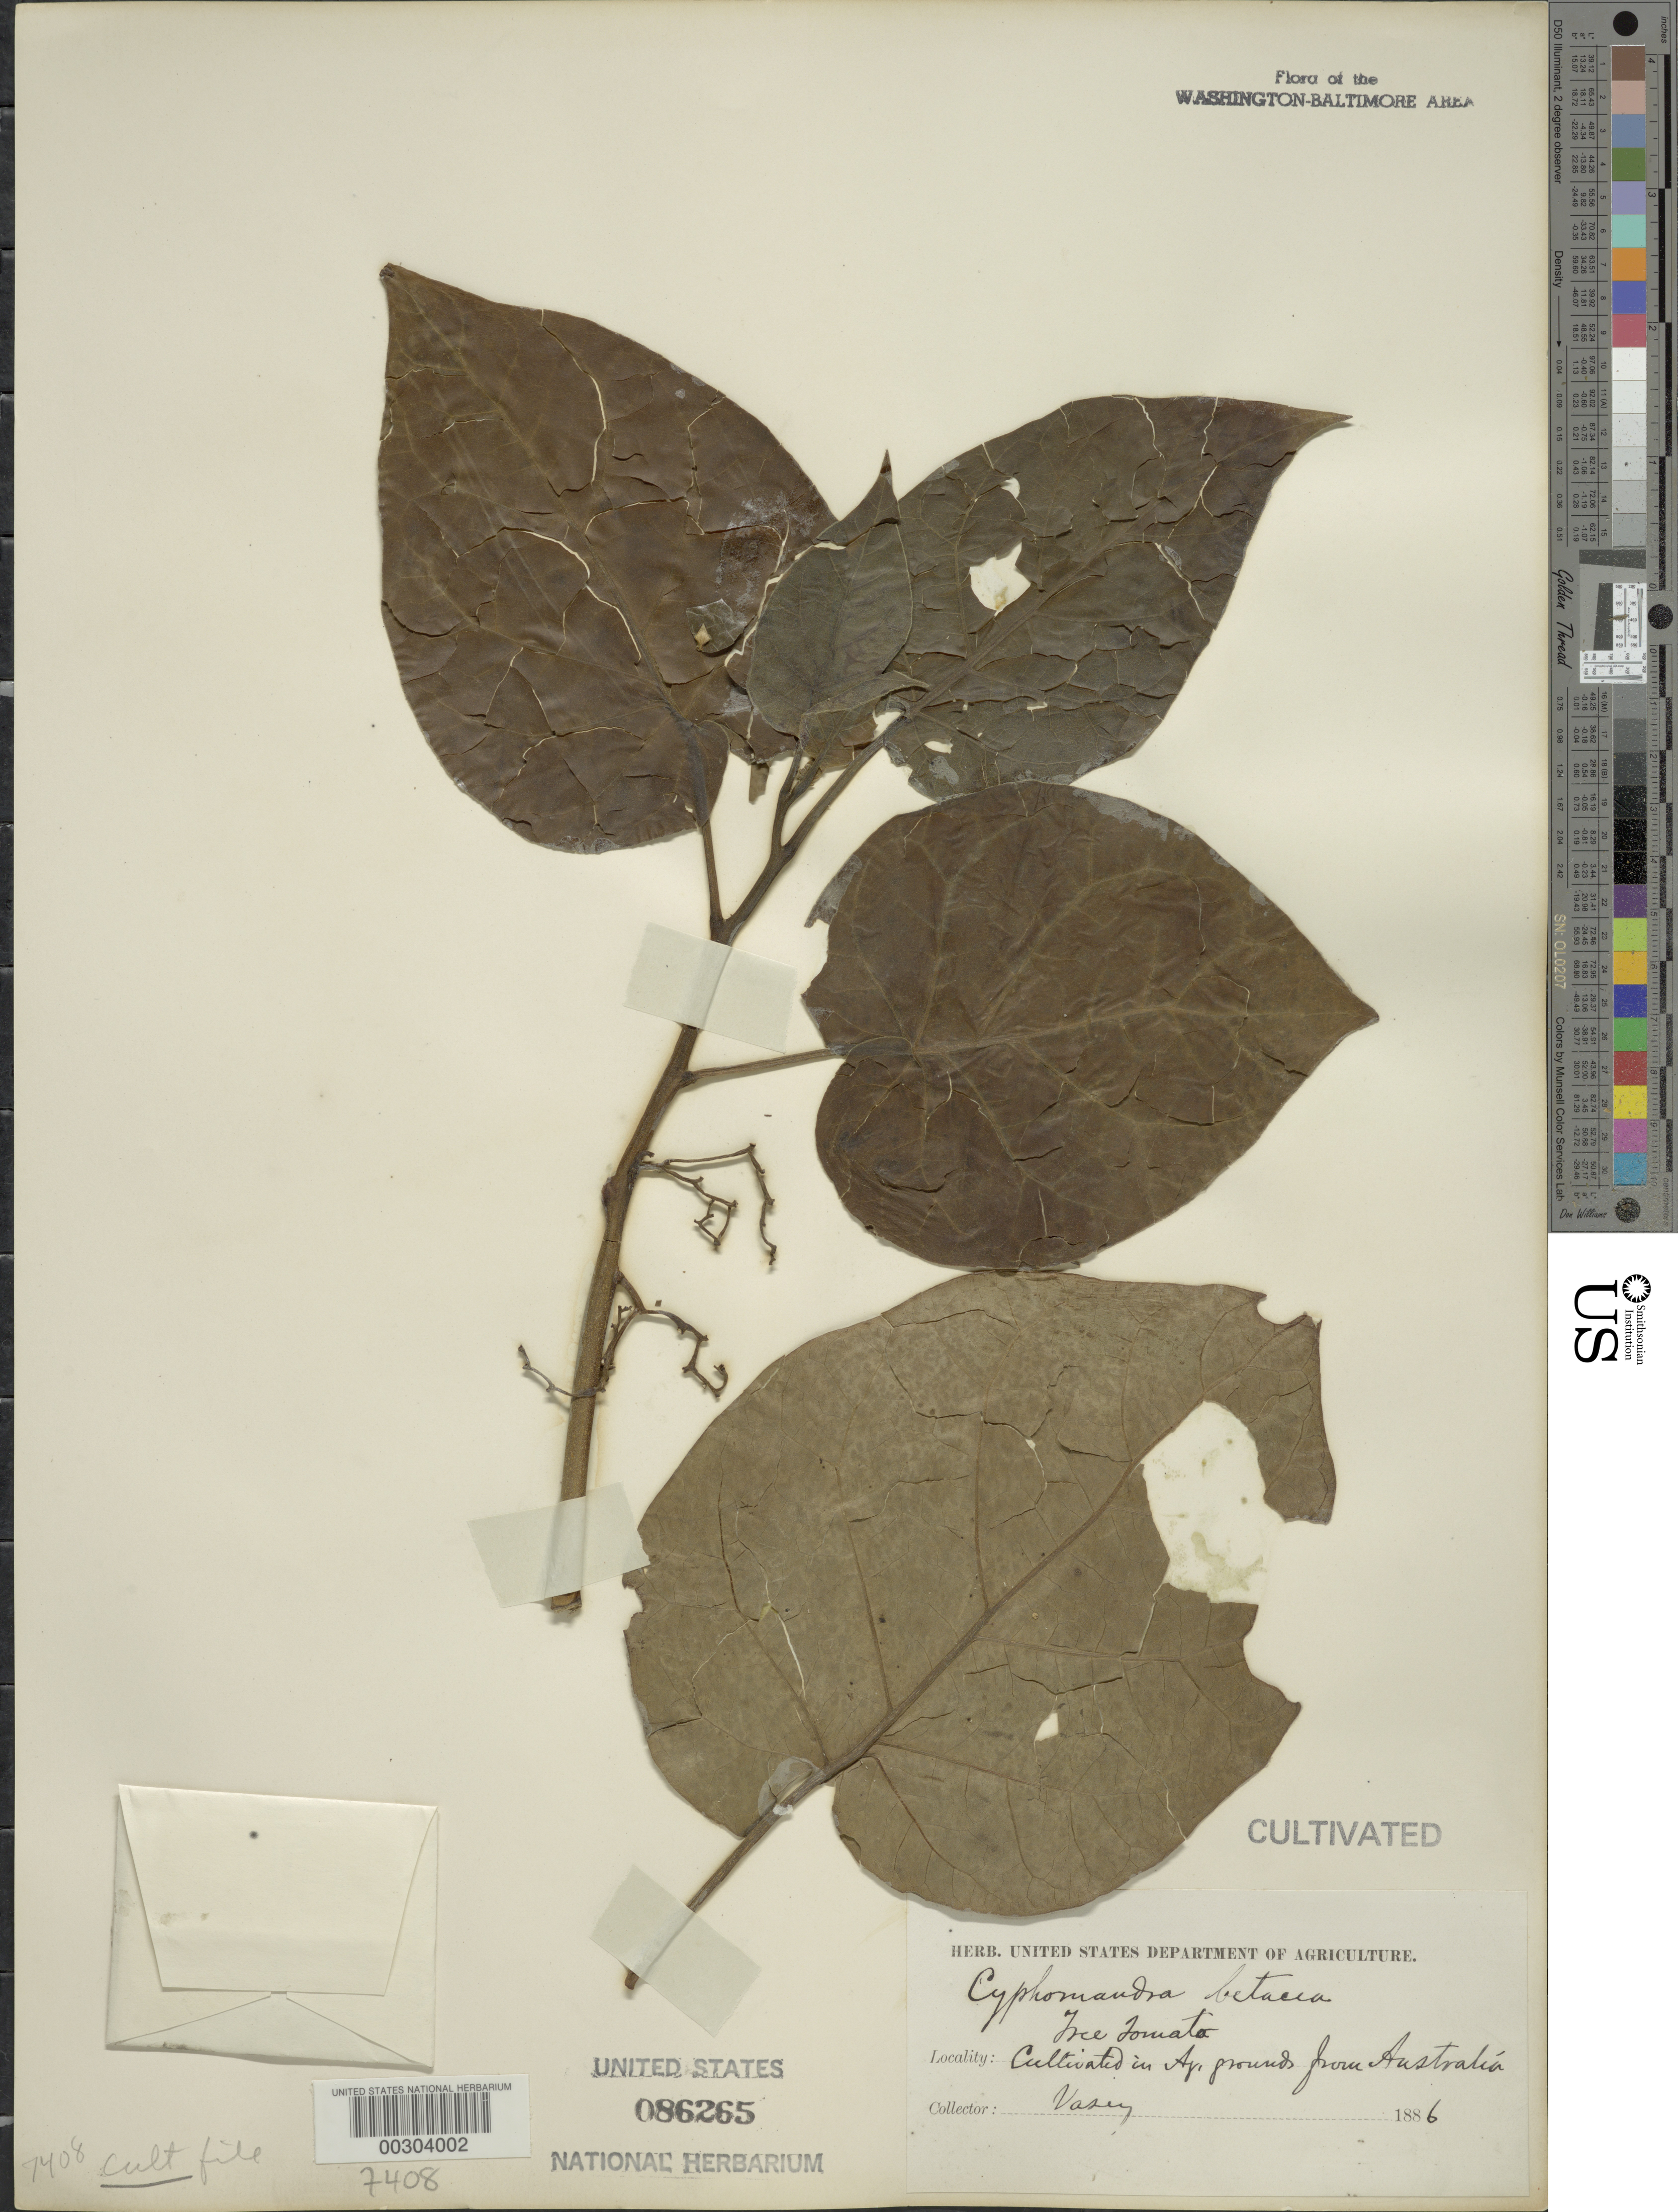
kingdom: Plantae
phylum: Tracheophyta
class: Magnoliopsida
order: Solanales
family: Solanaceae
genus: Cyphomandra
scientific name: Cyphomandra betacea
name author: (Cav.) Sendtn.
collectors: G. R. Vasey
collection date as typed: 1886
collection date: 1886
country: United States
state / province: District of Columbia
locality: Department of Agriculture grounds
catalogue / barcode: US 86265